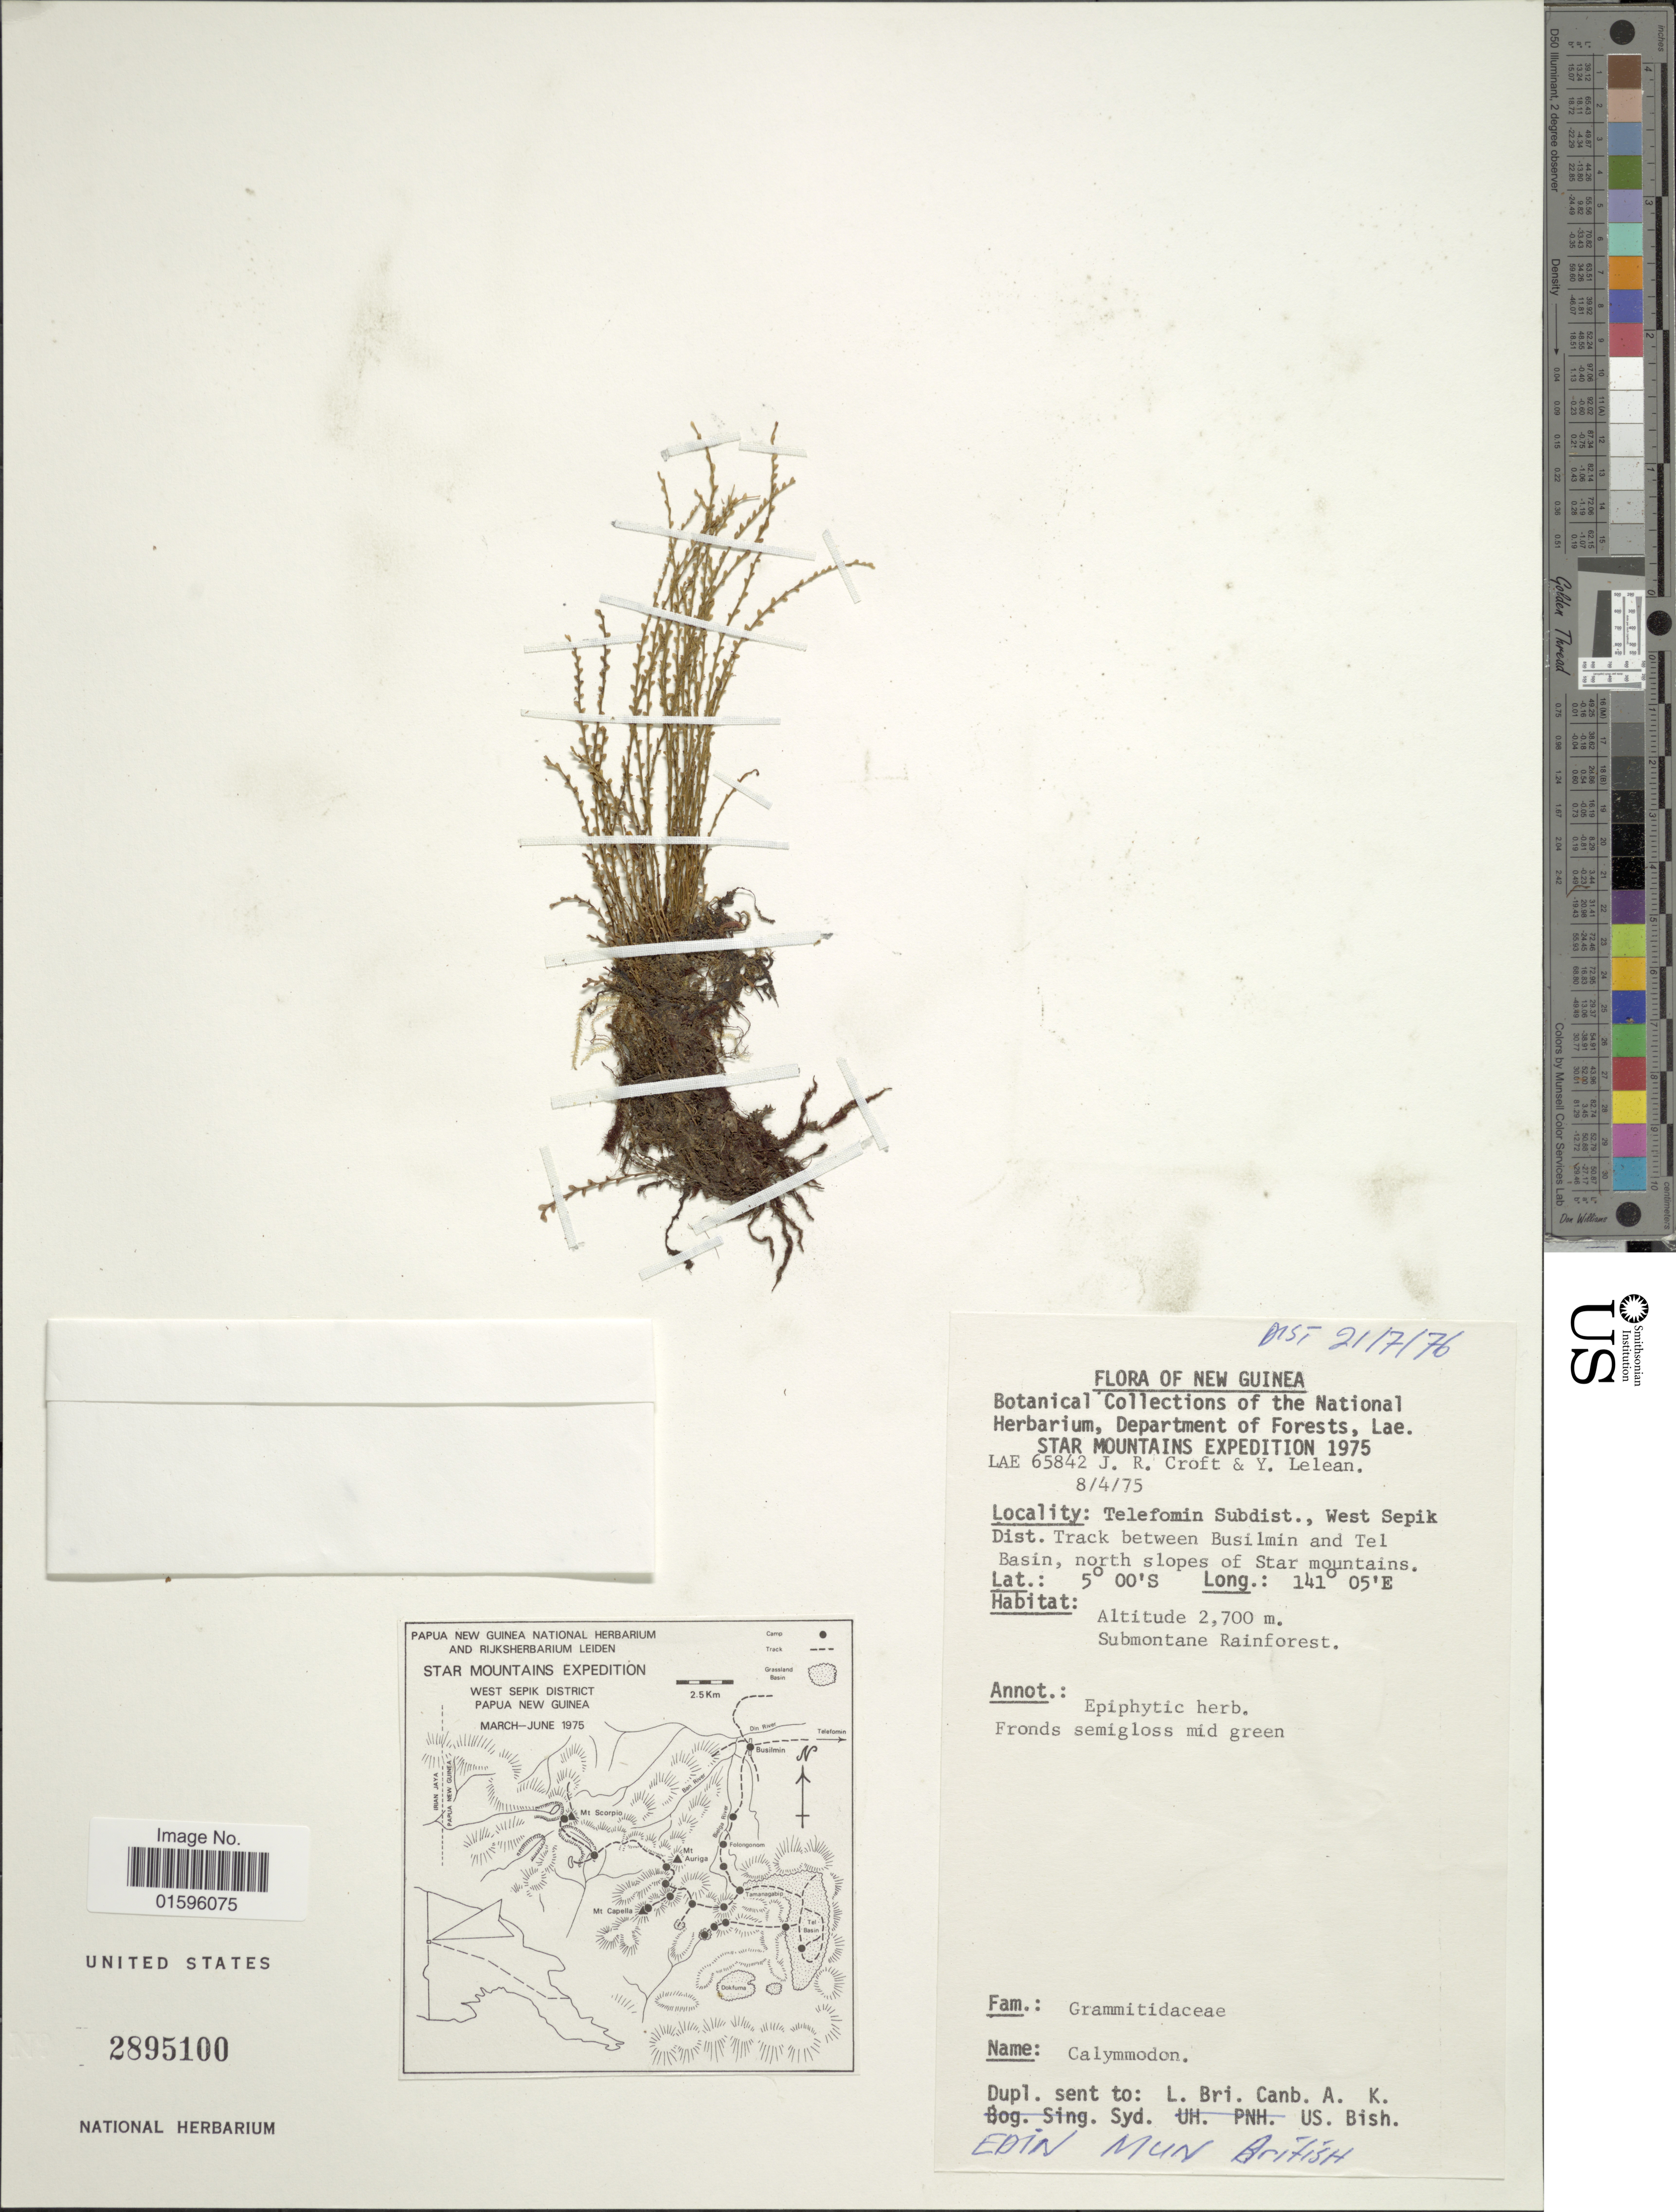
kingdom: Plantae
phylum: Tracheophyta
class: Polypodiopsida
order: Polypodiales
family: Polypodiaceae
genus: Polypodium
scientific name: Polypodium sp.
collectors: J. R. Croft & Y. Lelean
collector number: LAE65842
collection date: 1975-04-08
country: Papua New Guinea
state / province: Sandaun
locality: New Guinea, Star Mountains, Telefomin Subdist., West Sepik Dist., track between Busilmin and Tel Basin, north slopes of Star Mountains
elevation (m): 2700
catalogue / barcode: US 2895100